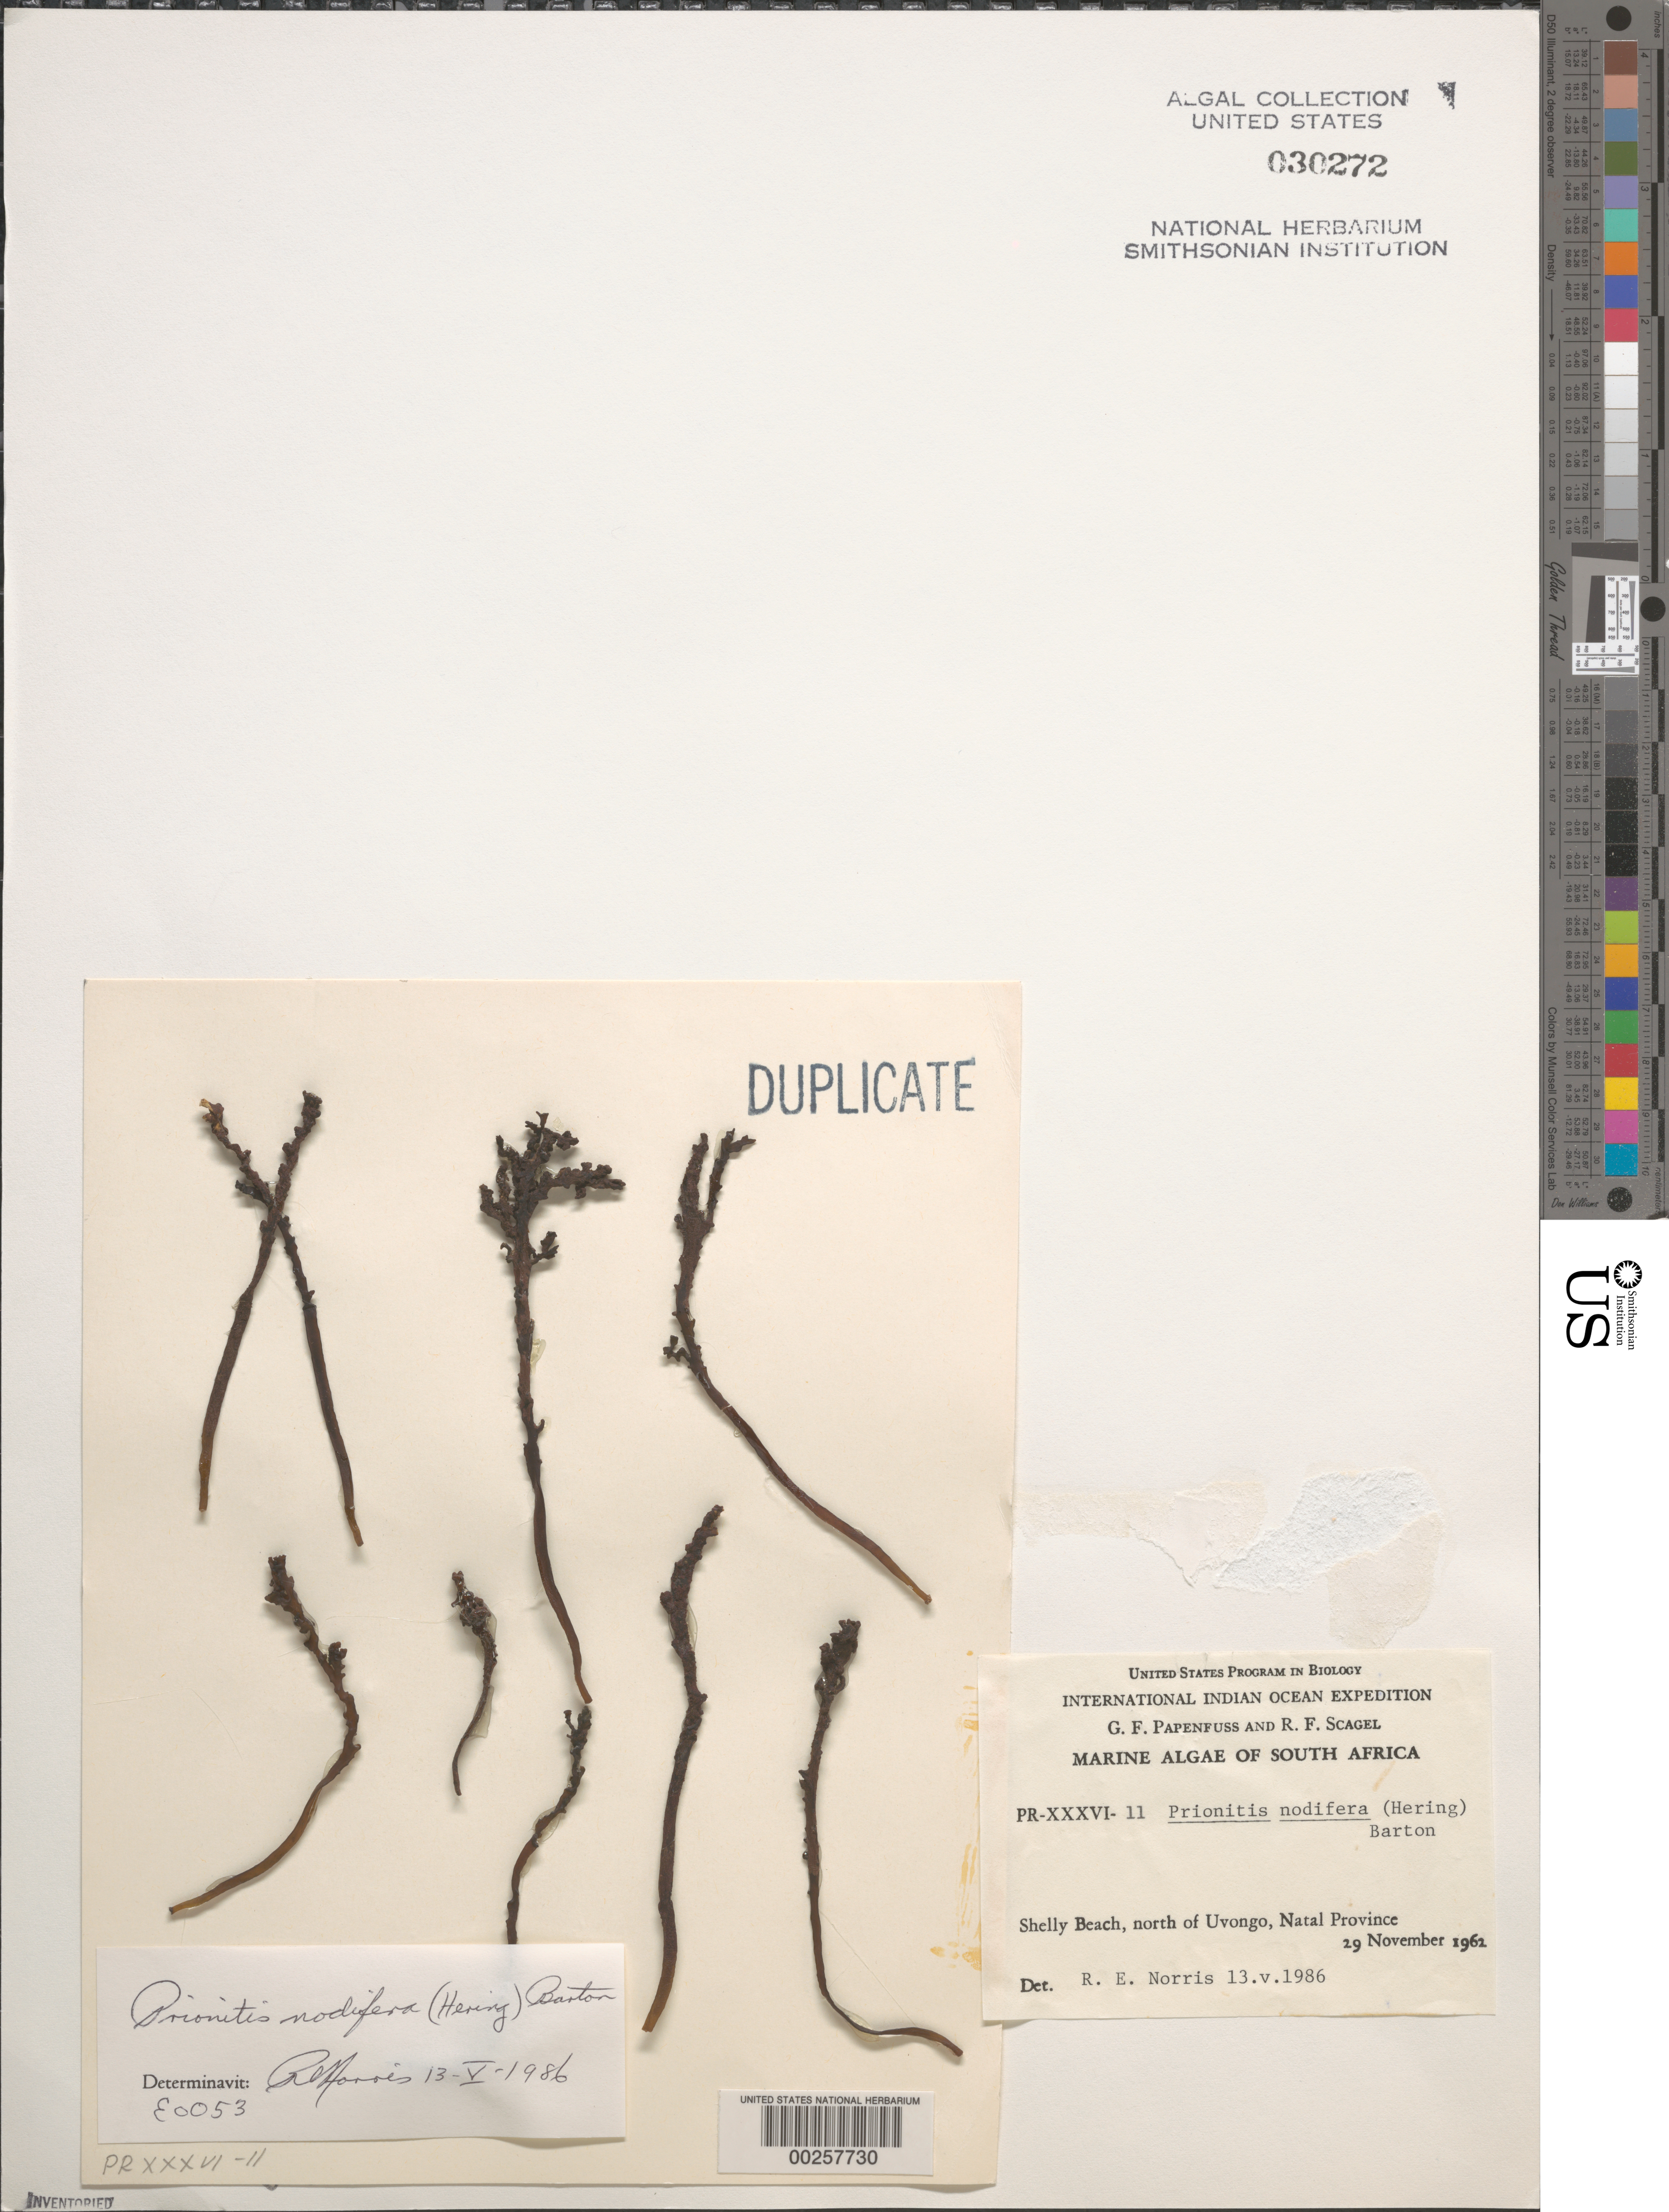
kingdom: Plantae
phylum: Rhodophyta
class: Florideophyceae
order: Cryptonemiales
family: Cryptonemiaceae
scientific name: Prionitis nodifera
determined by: Norris, R. E.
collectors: G. Papenfuss & R. F. Scagel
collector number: PR-XXXVI-11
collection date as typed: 29 Nov 1962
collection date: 1962-11-29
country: South Africa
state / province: KwaZulu-Natal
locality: Shelly Beach, north of Uvongo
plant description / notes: International Indian Ocean Expedition, 1962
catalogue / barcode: US 30272